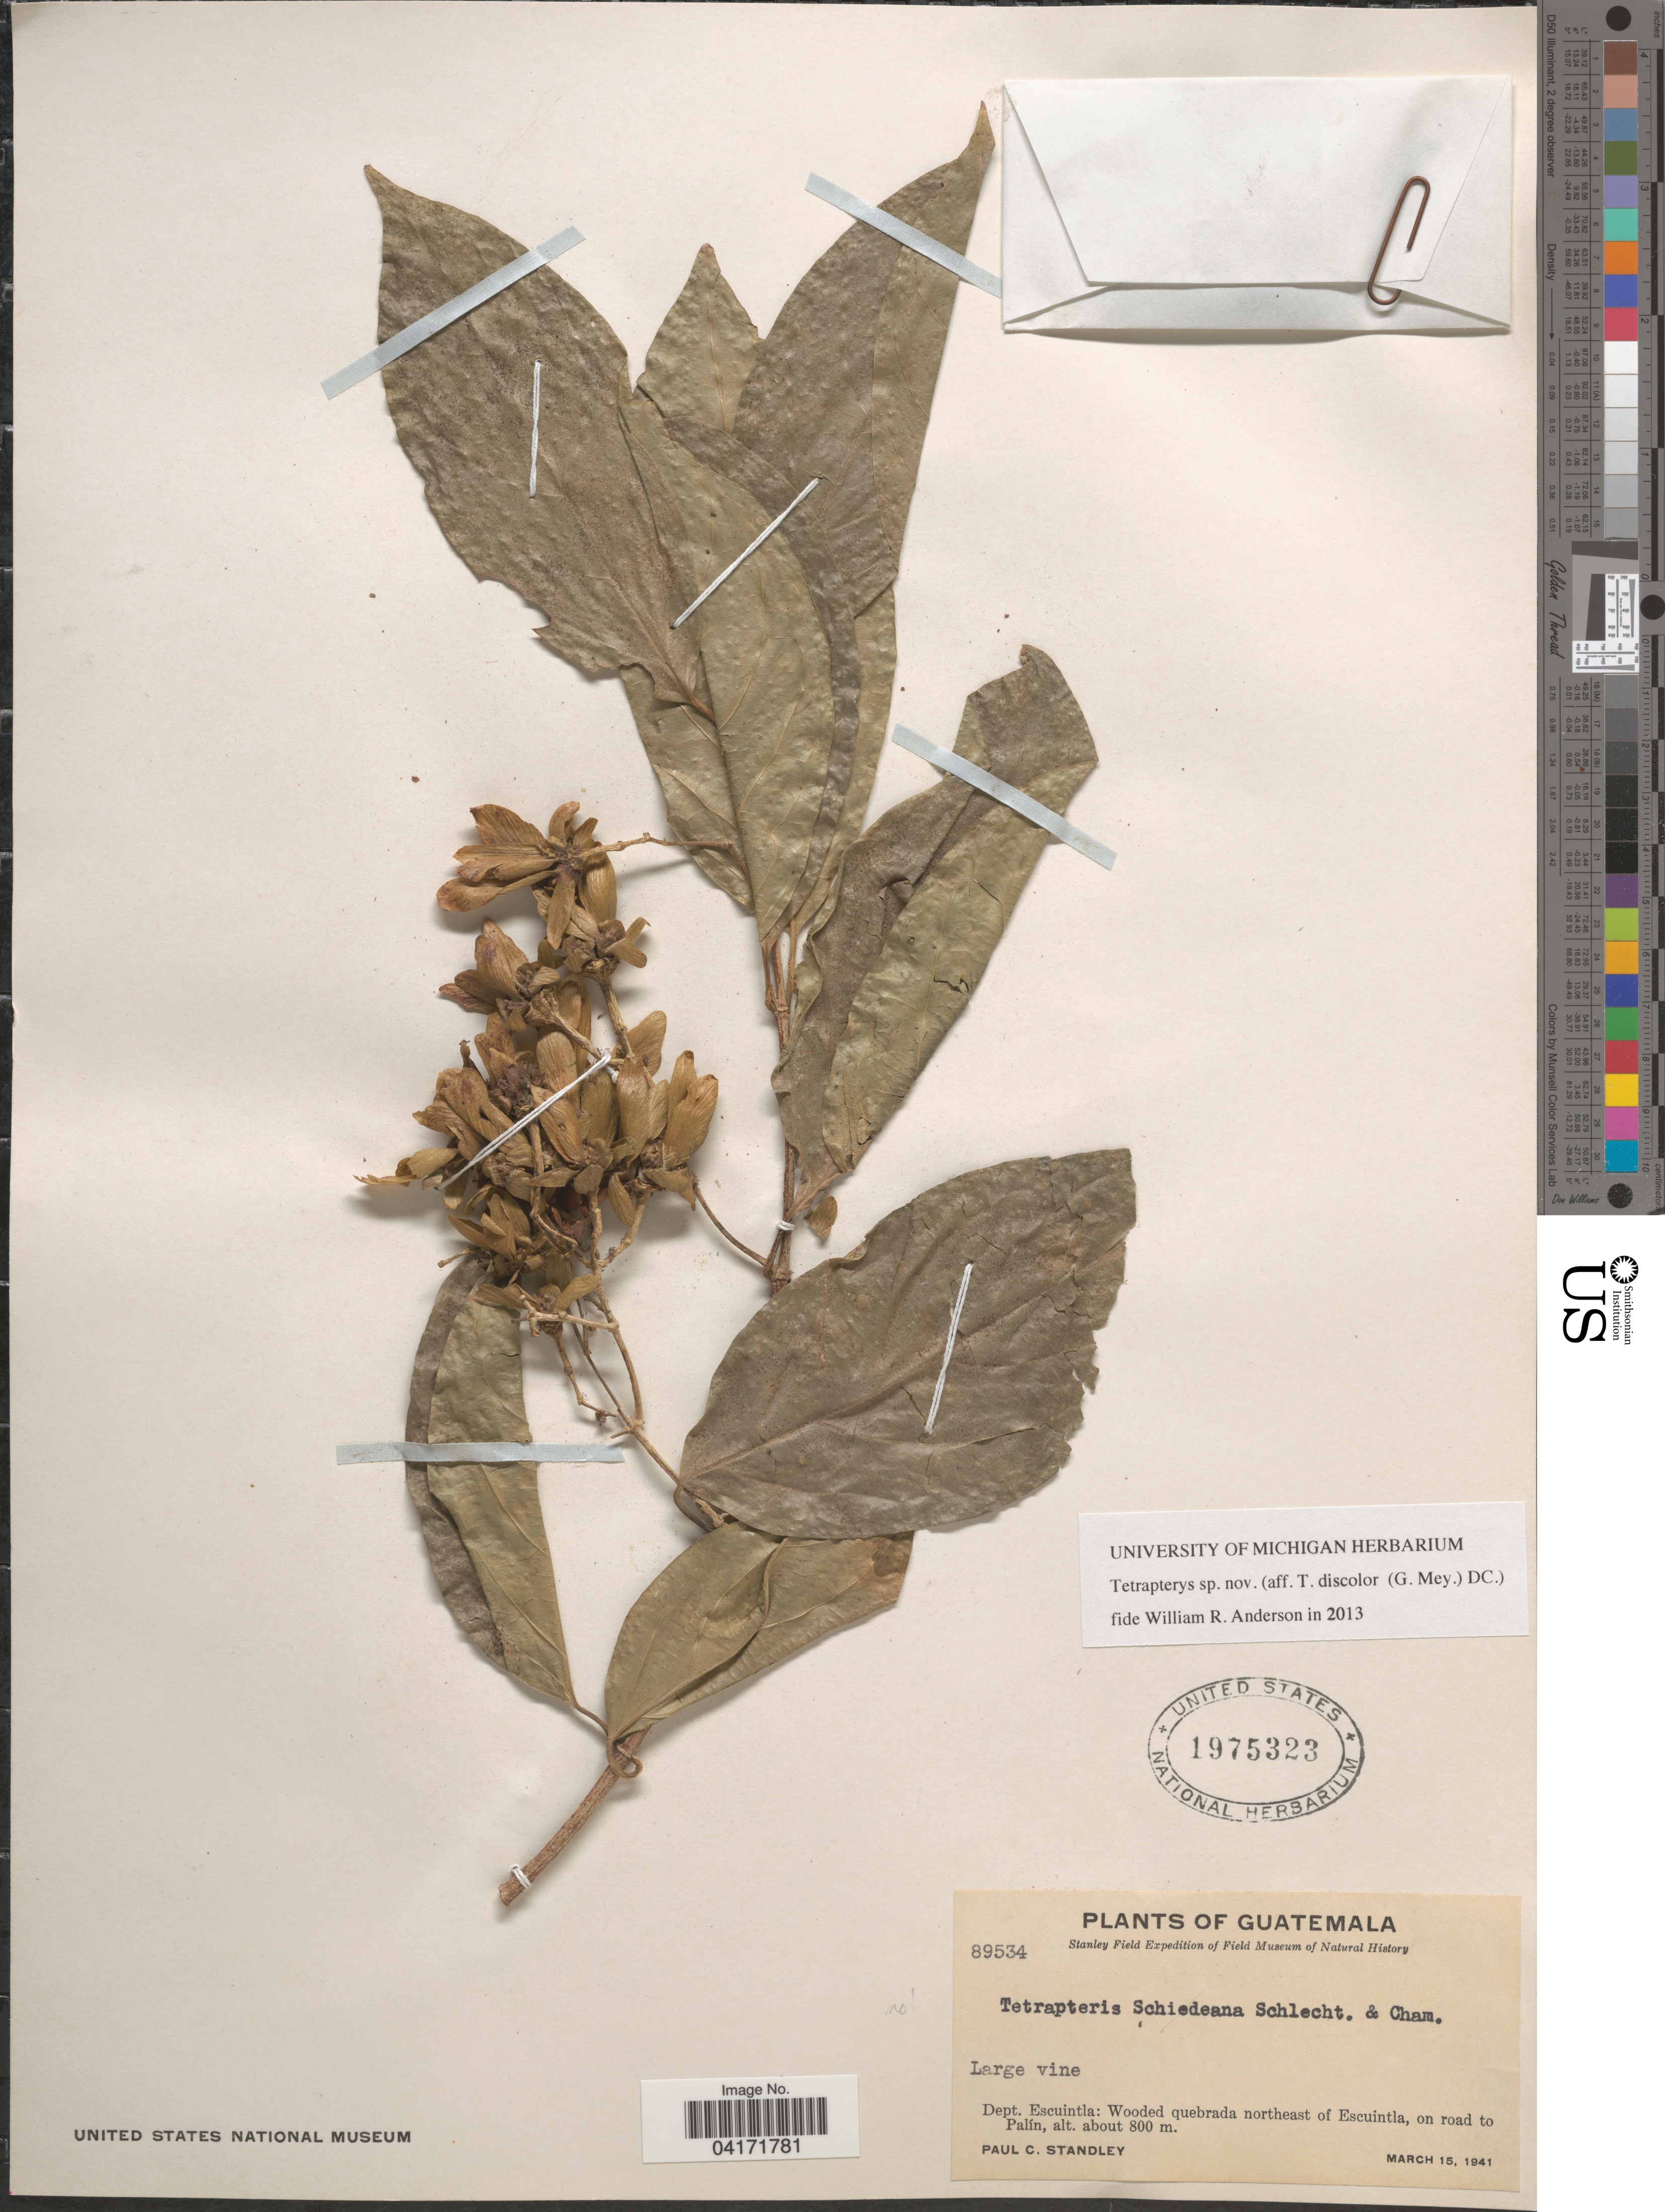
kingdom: Plantae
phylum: Tracheophyta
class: Magnoliopsida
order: Malpighiales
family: Malpighiaceae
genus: Tetrapterys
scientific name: Tetrapterys sp.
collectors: P. C. Standley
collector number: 89534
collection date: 1941-03-15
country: Guatemala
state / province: Escuintla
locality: Stanley Field Expedition of Field Museum of Natural History. Dept. Escuintla: Wooded quebrada northeast of Escuintla, on road to Palín.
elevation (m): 800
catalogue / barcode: US 1975323